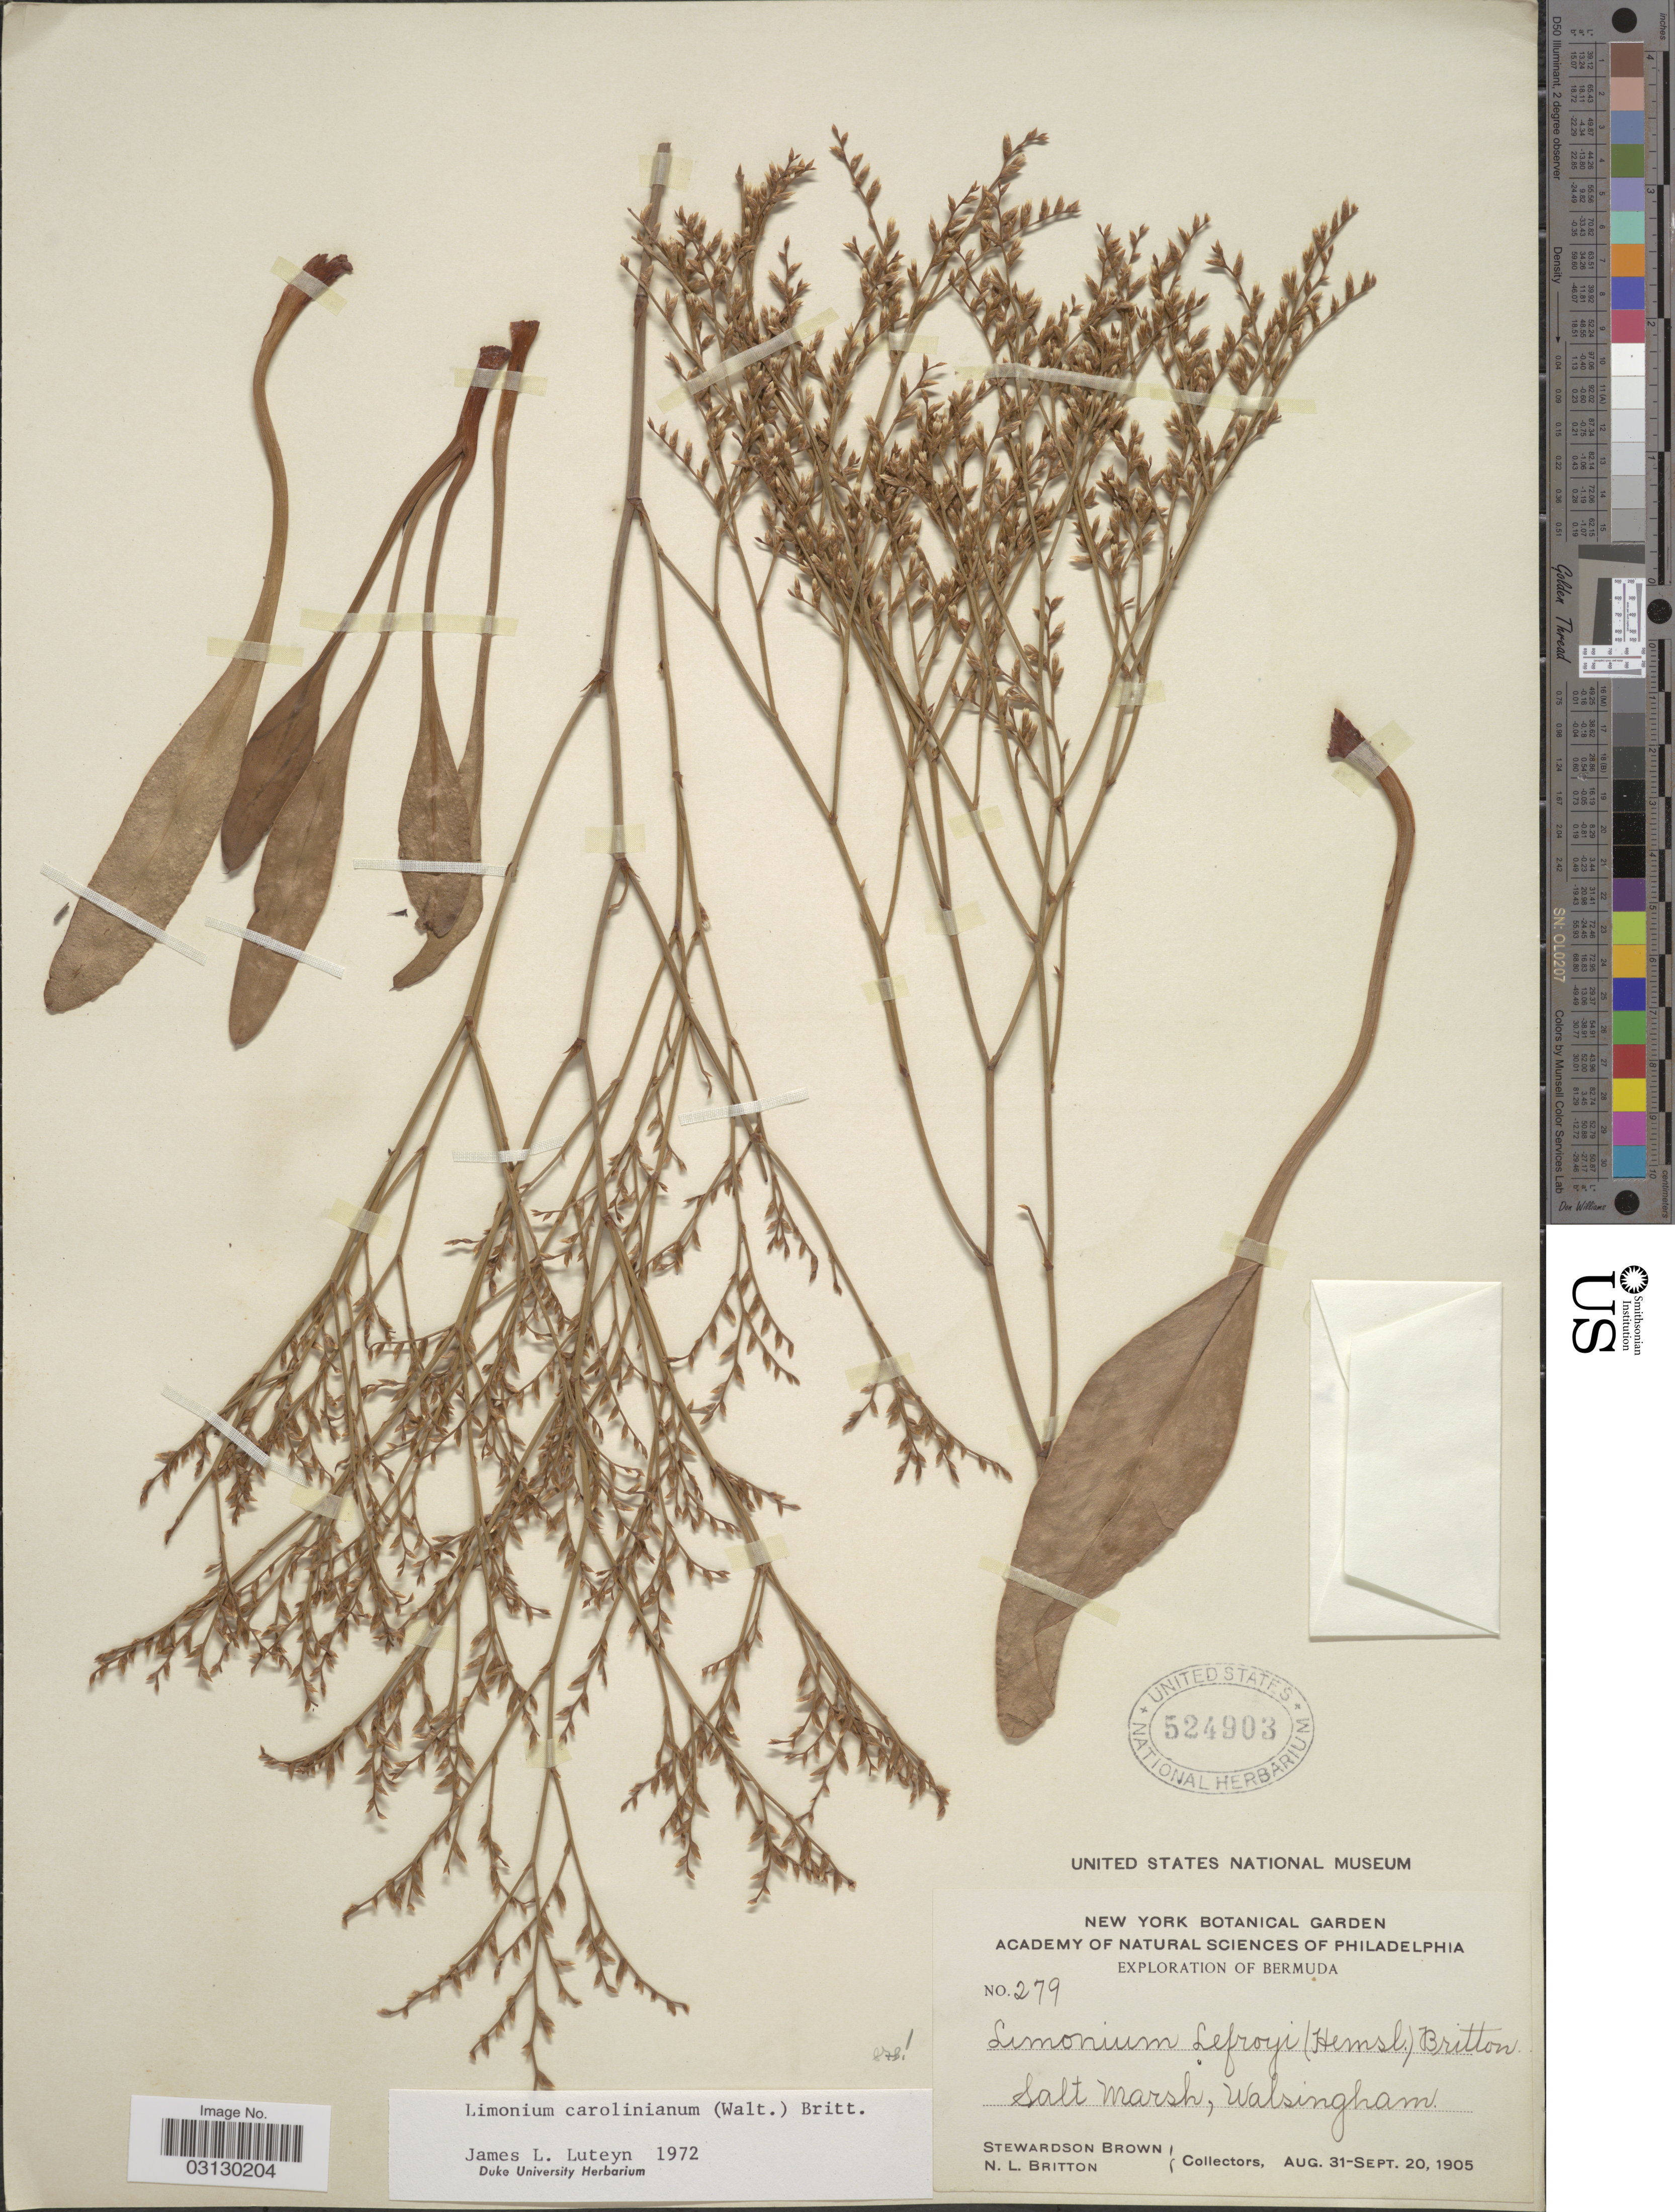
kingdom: Plantae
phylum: Tracheophyta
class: Magnoliopsida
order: Caryophyllales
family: Plumbaginaceae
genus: Limonium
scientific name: Limonium carolinianum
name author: (Walter) Britton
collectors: S. Brown & N. Britton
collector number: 279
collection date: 1905-08-31/1905-09-20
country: Bermuda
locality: Salt marsh, Walsingham.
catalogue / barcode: US 524903